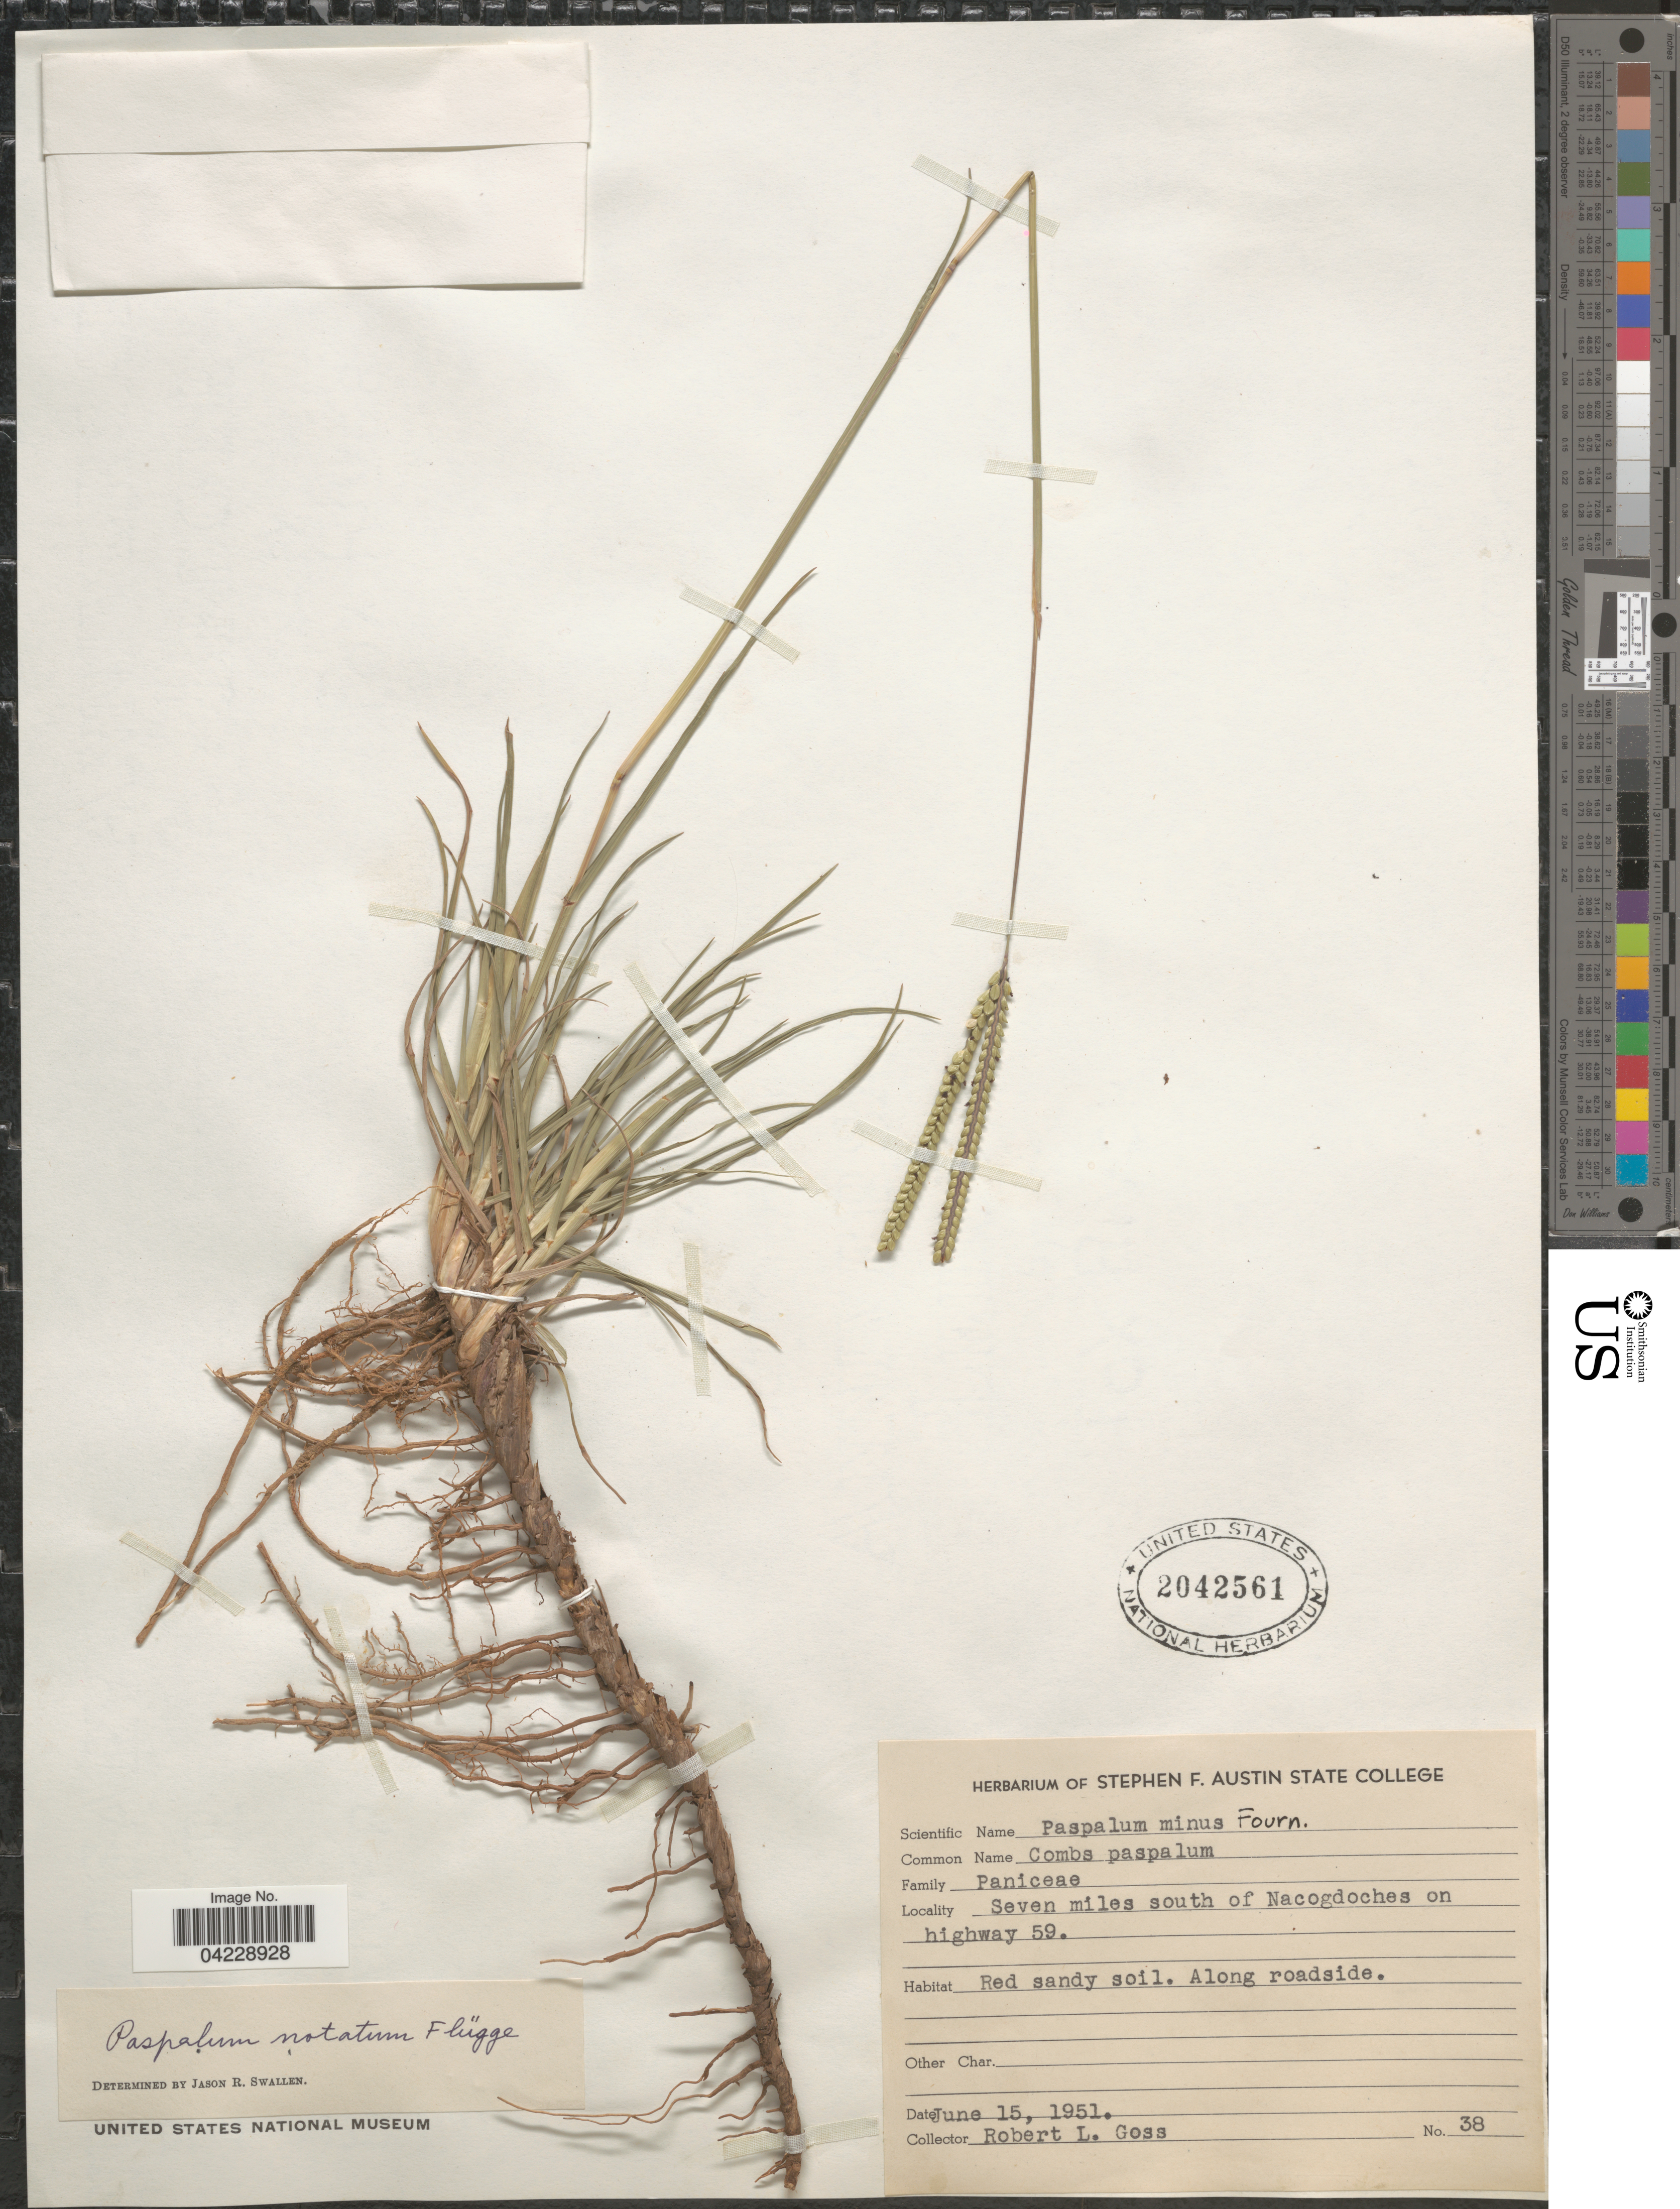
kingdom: Plantae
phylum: Tracheophyta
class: Liliopsida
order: Poales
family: Poaceae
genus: Paspalum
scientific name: Paspalum notatum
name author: Flüggé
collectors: R. Goss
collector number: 38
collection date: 1951-06-15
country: United States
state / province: Texas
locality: Seven miles south of Nacogdoches on highway 59.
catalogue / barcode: US 2042561